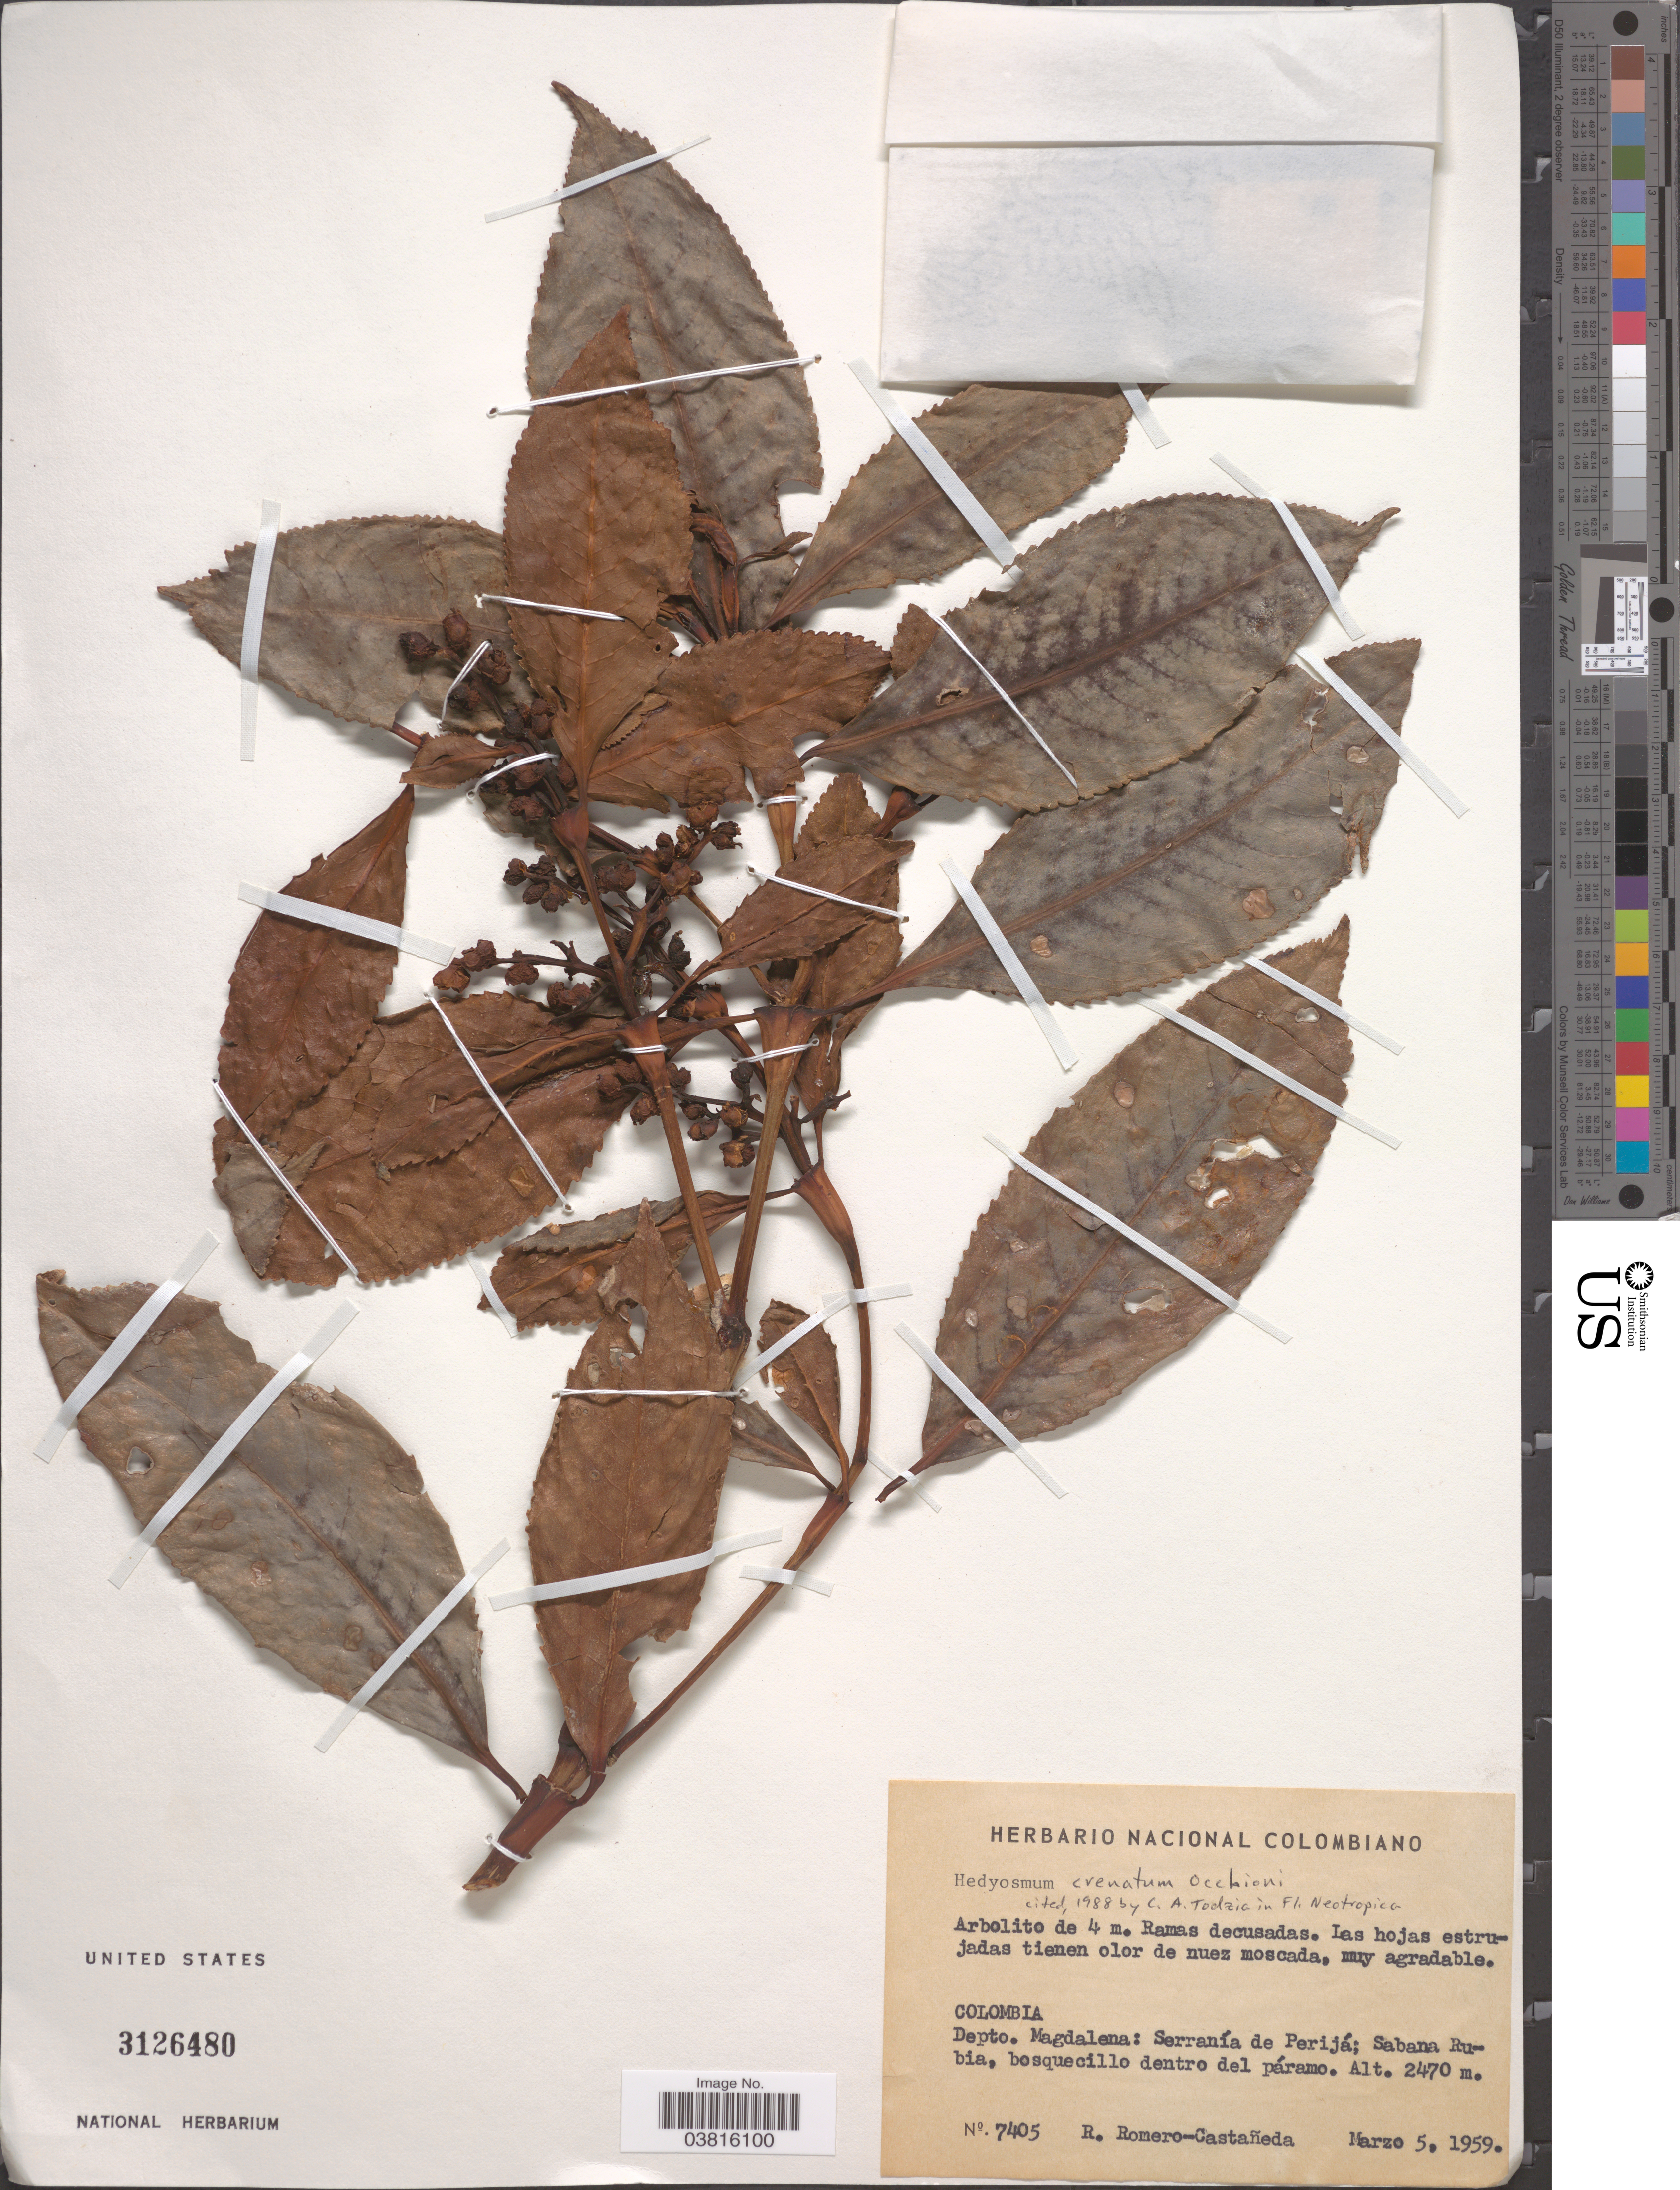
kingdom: Plantae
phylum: Tracheophyta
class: Magnoliopsida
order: Chloranthales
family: Chloranthaceae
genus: Hedyosmum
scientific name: Hedyosmum crenatum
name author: Occhioni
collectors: R. Romero Castañeda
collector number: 7405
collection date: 1959-03-05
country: Colombia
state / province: Magdalena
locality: Depto. Magdalena: Serranía de Perijá; Sabana Rubia, bosquecillo dentro del páramo.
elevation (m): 2470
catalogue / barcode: US 3126480